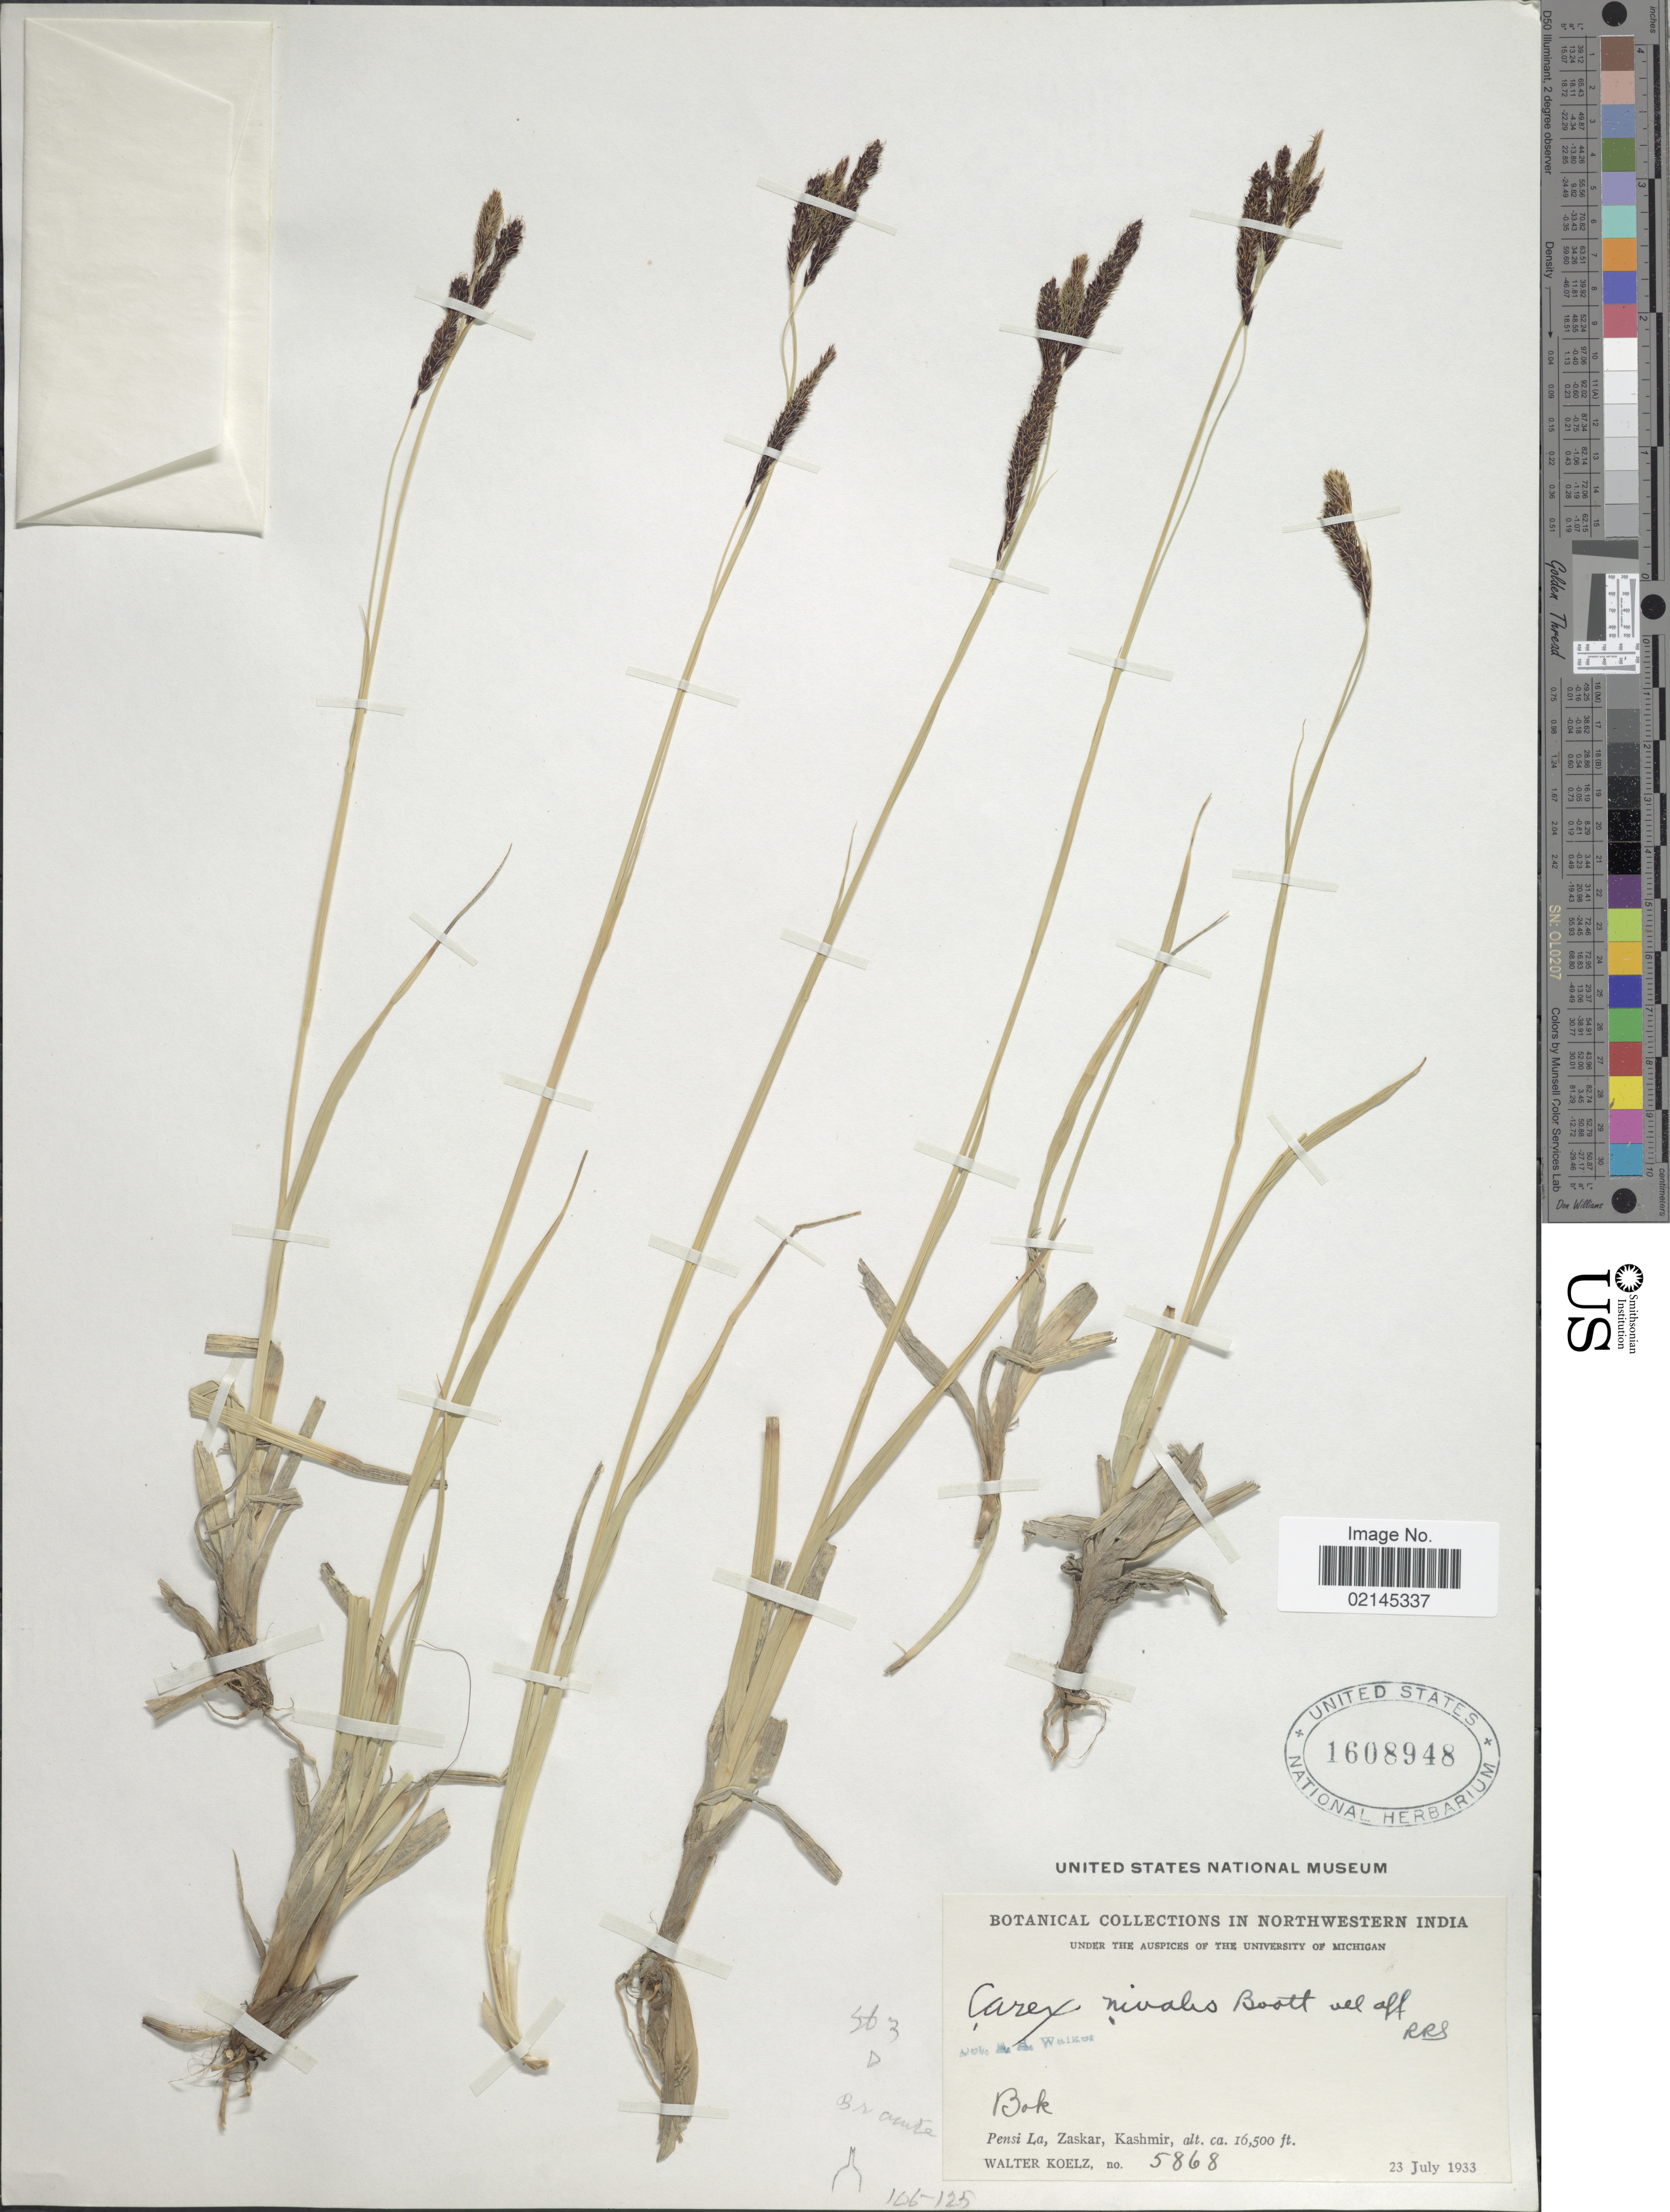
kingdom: Plantae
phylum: Tracheophyta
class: Liliopsida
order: Poales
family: Cyperaceae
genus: Carex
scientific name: Carex nivalis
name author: Boott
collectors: W. N. Koelz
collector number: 5868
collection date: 1933-07-23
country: India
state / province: Jammu and Kashmir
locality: Northwestern India. Bok. Pensi La, Zaskar, Kashmir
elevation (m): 5029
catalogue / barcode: US 1608948